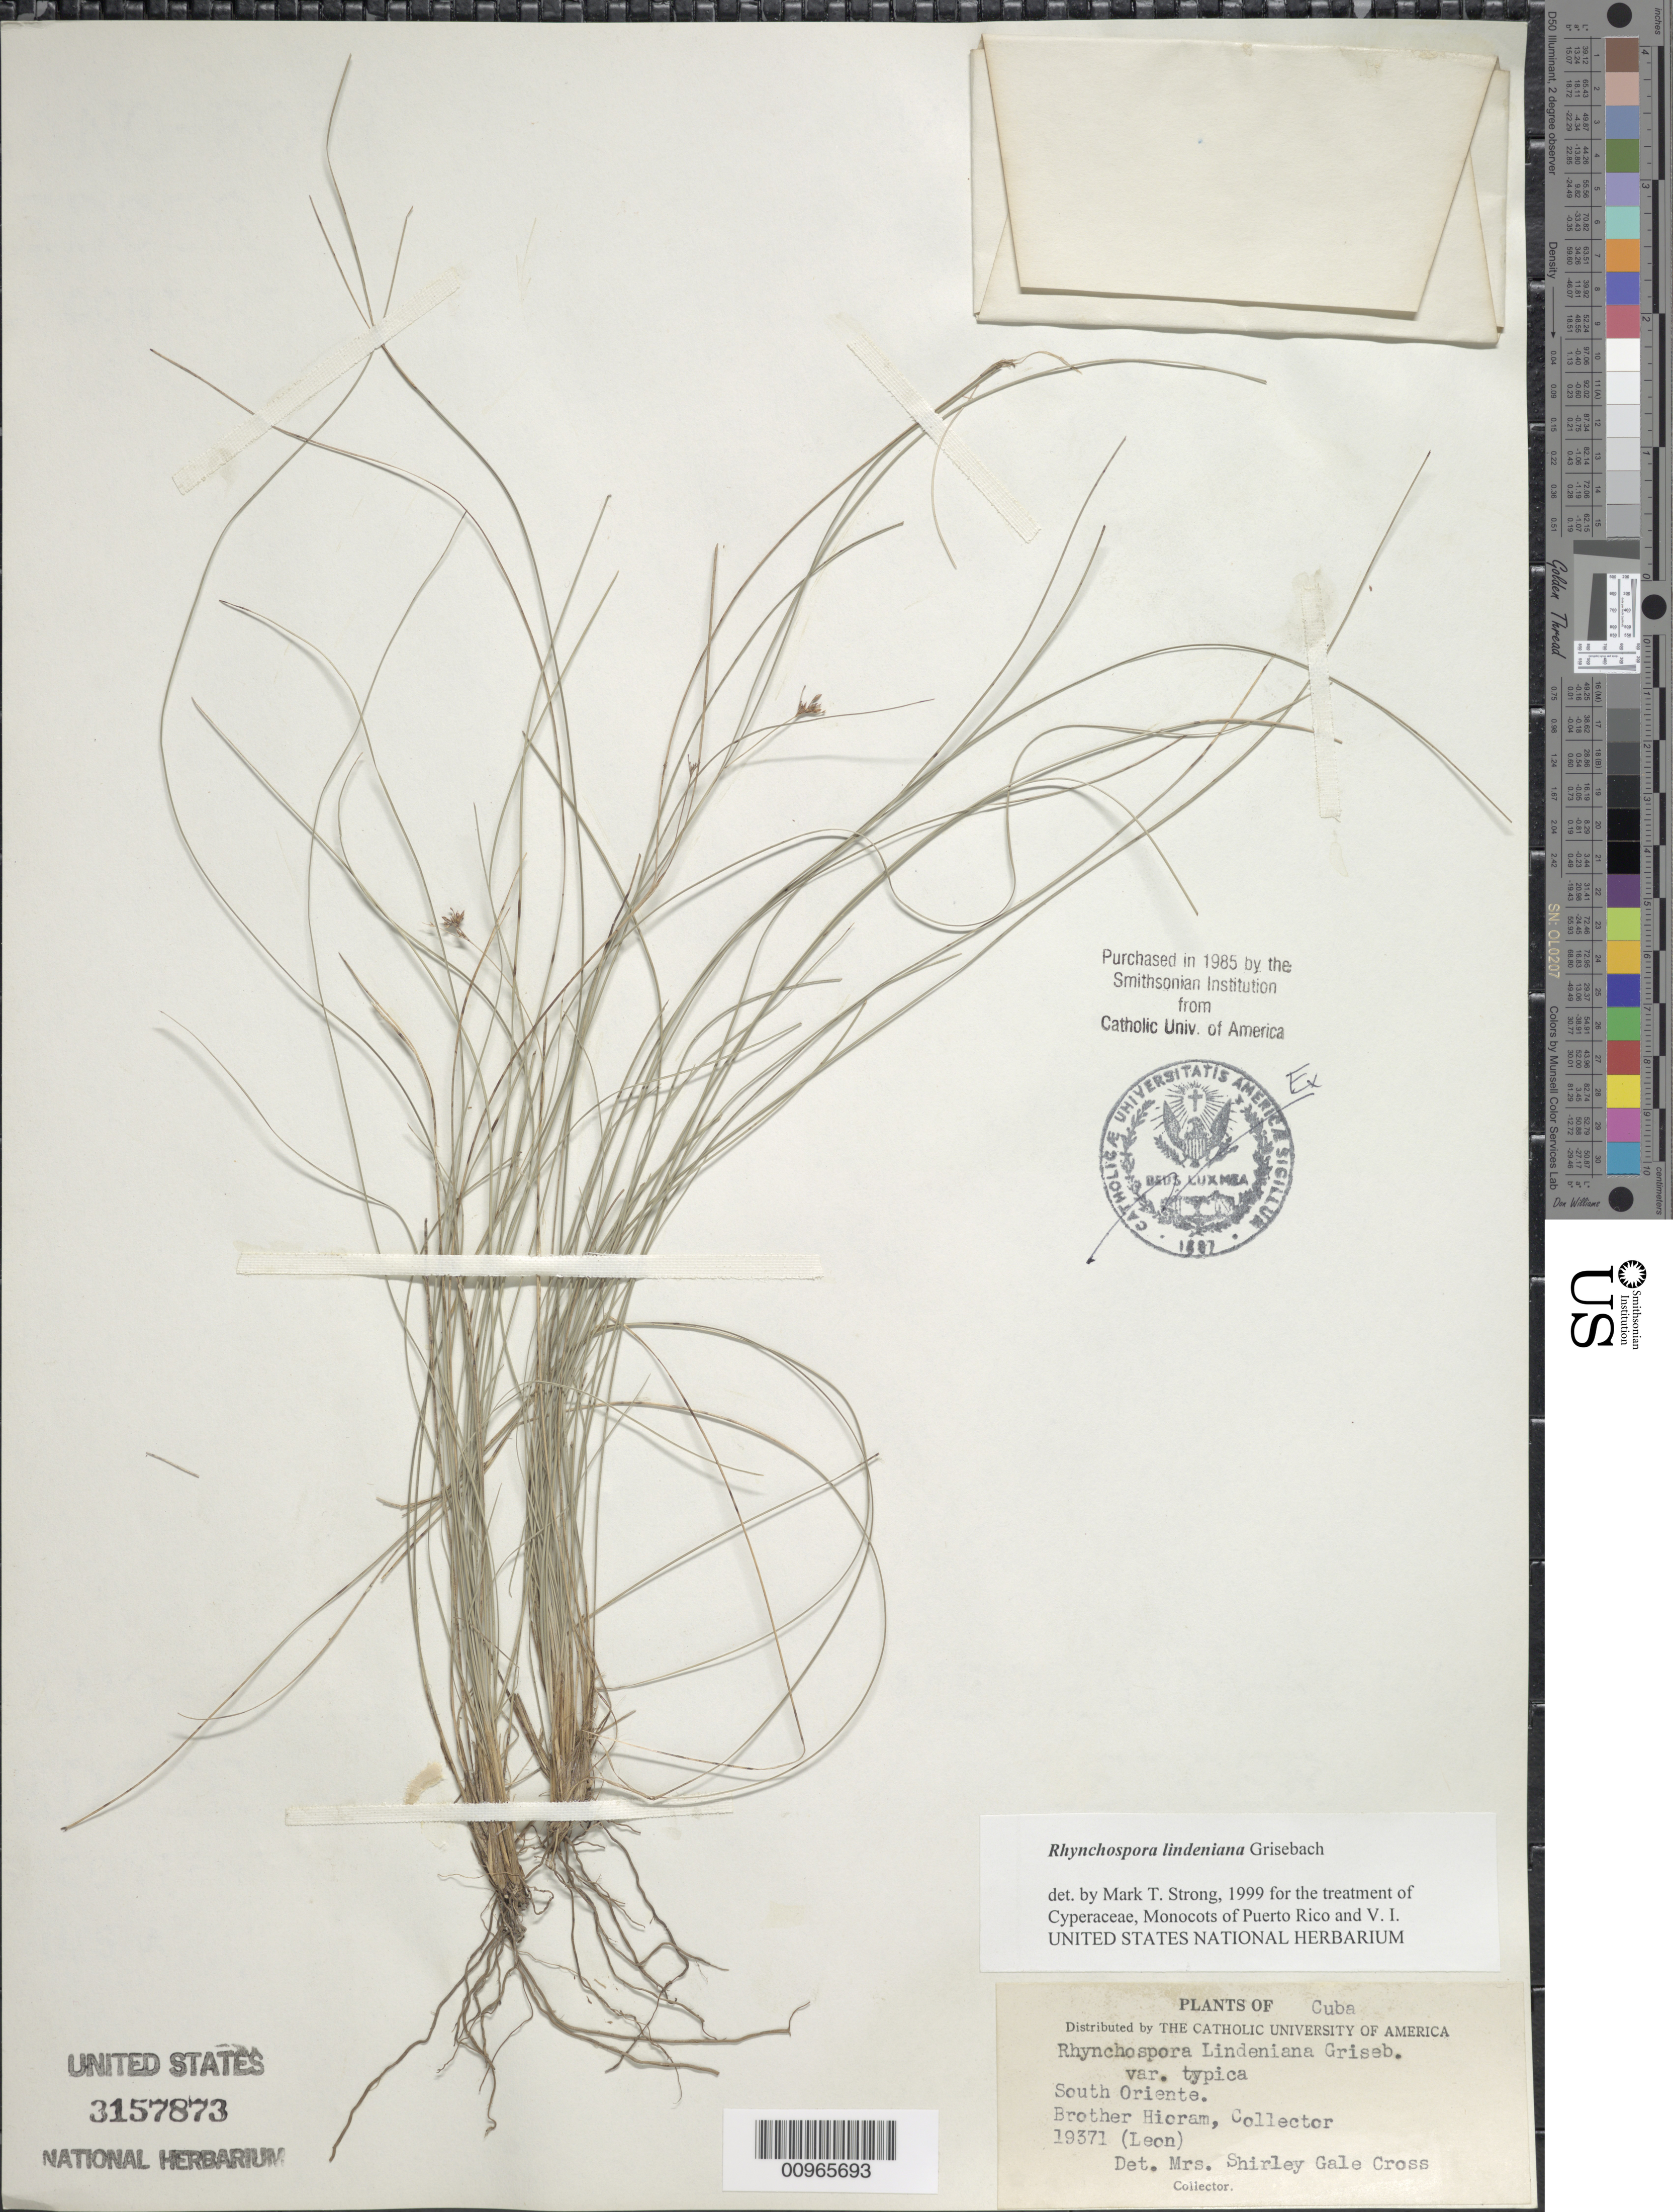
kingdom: Plantae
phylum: Tracheophyta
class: Liliopsida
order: Poales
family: Cyperaceae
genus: Rhynchospora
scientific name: Rhynchospora lindeniana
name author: Griseb.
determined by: Strong, M. T., (US), Smithsonian Institution - National Museum of Natural History (UNITED STATES)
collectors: Bro. Hioram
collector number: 19371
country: Cuba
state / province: Oriente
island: Cuba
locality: South Oriente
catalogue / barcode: US 3157873